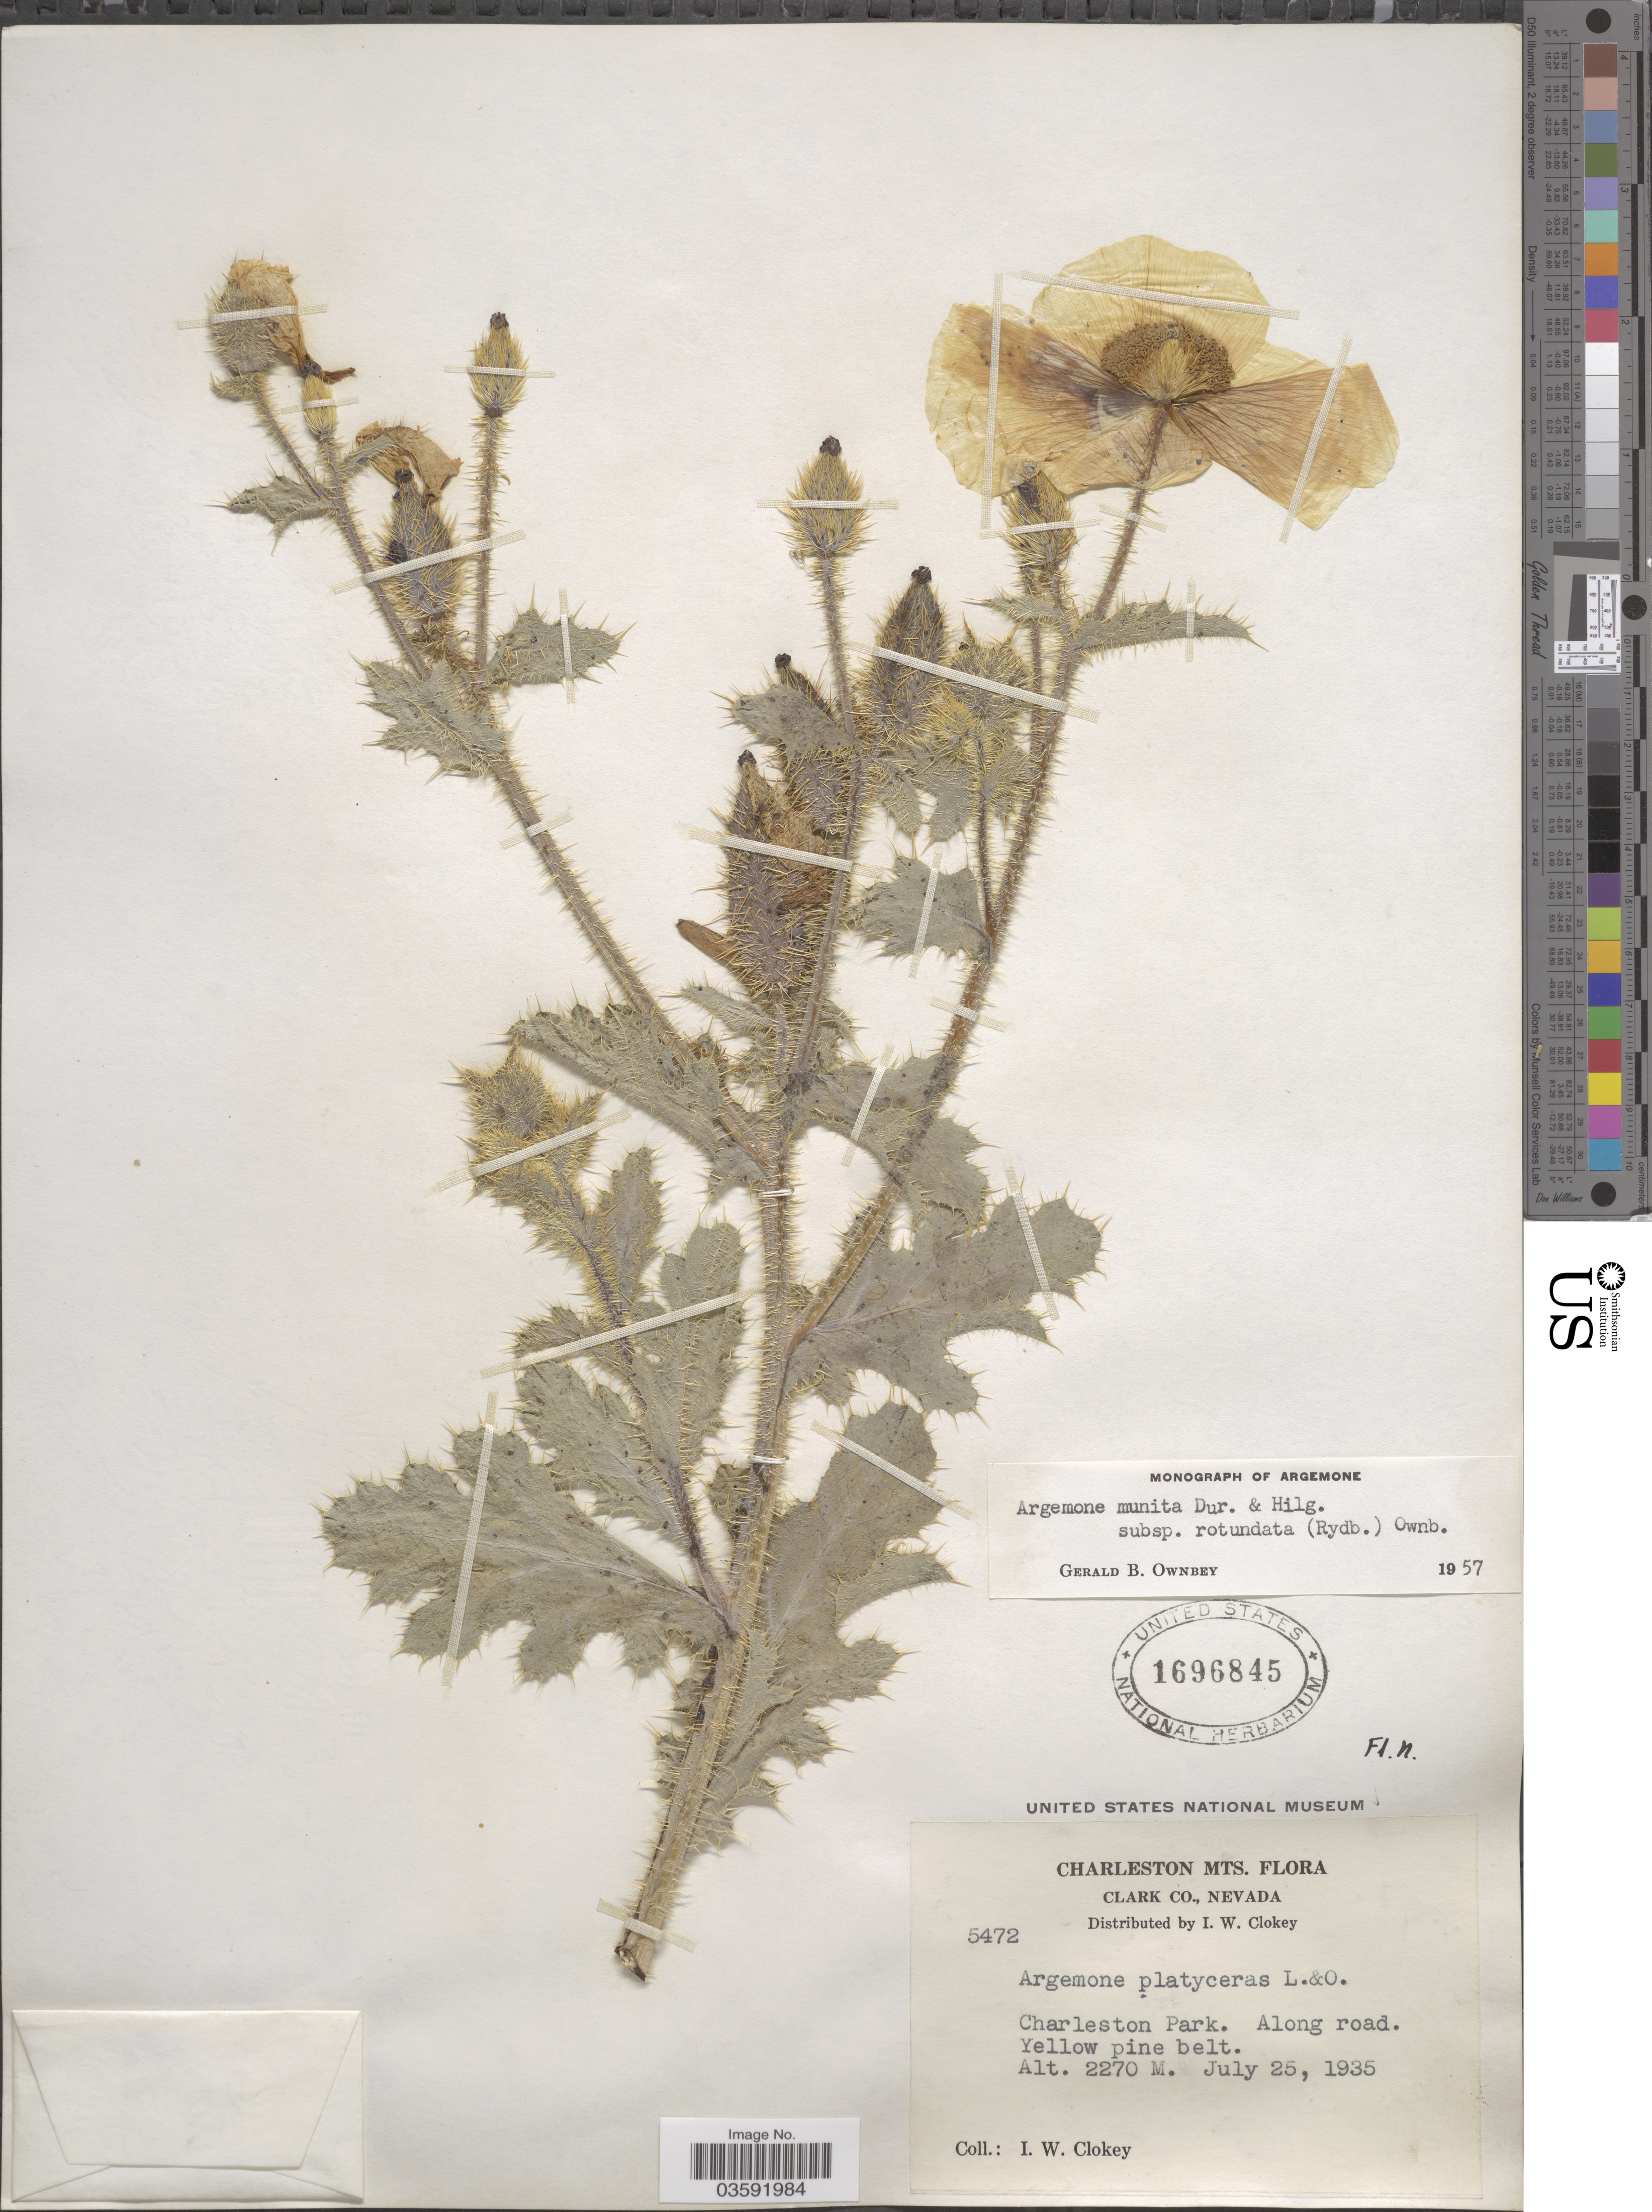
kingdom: Plantae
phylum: Tracheophyta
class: Magnoliopsida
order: Ranunculales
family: Papaveraceae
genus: Argemone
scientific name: Argemone munita subsp. rotundata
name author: (Rydb.) G.B. Ownbey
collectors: I. W. Clokey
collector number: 5472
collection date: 1935-07-25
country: United States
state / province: Nevada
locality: Charleston Mts. Clark Co. Charleston Park.. Along road.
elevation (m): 2270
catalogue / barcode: US 1696845